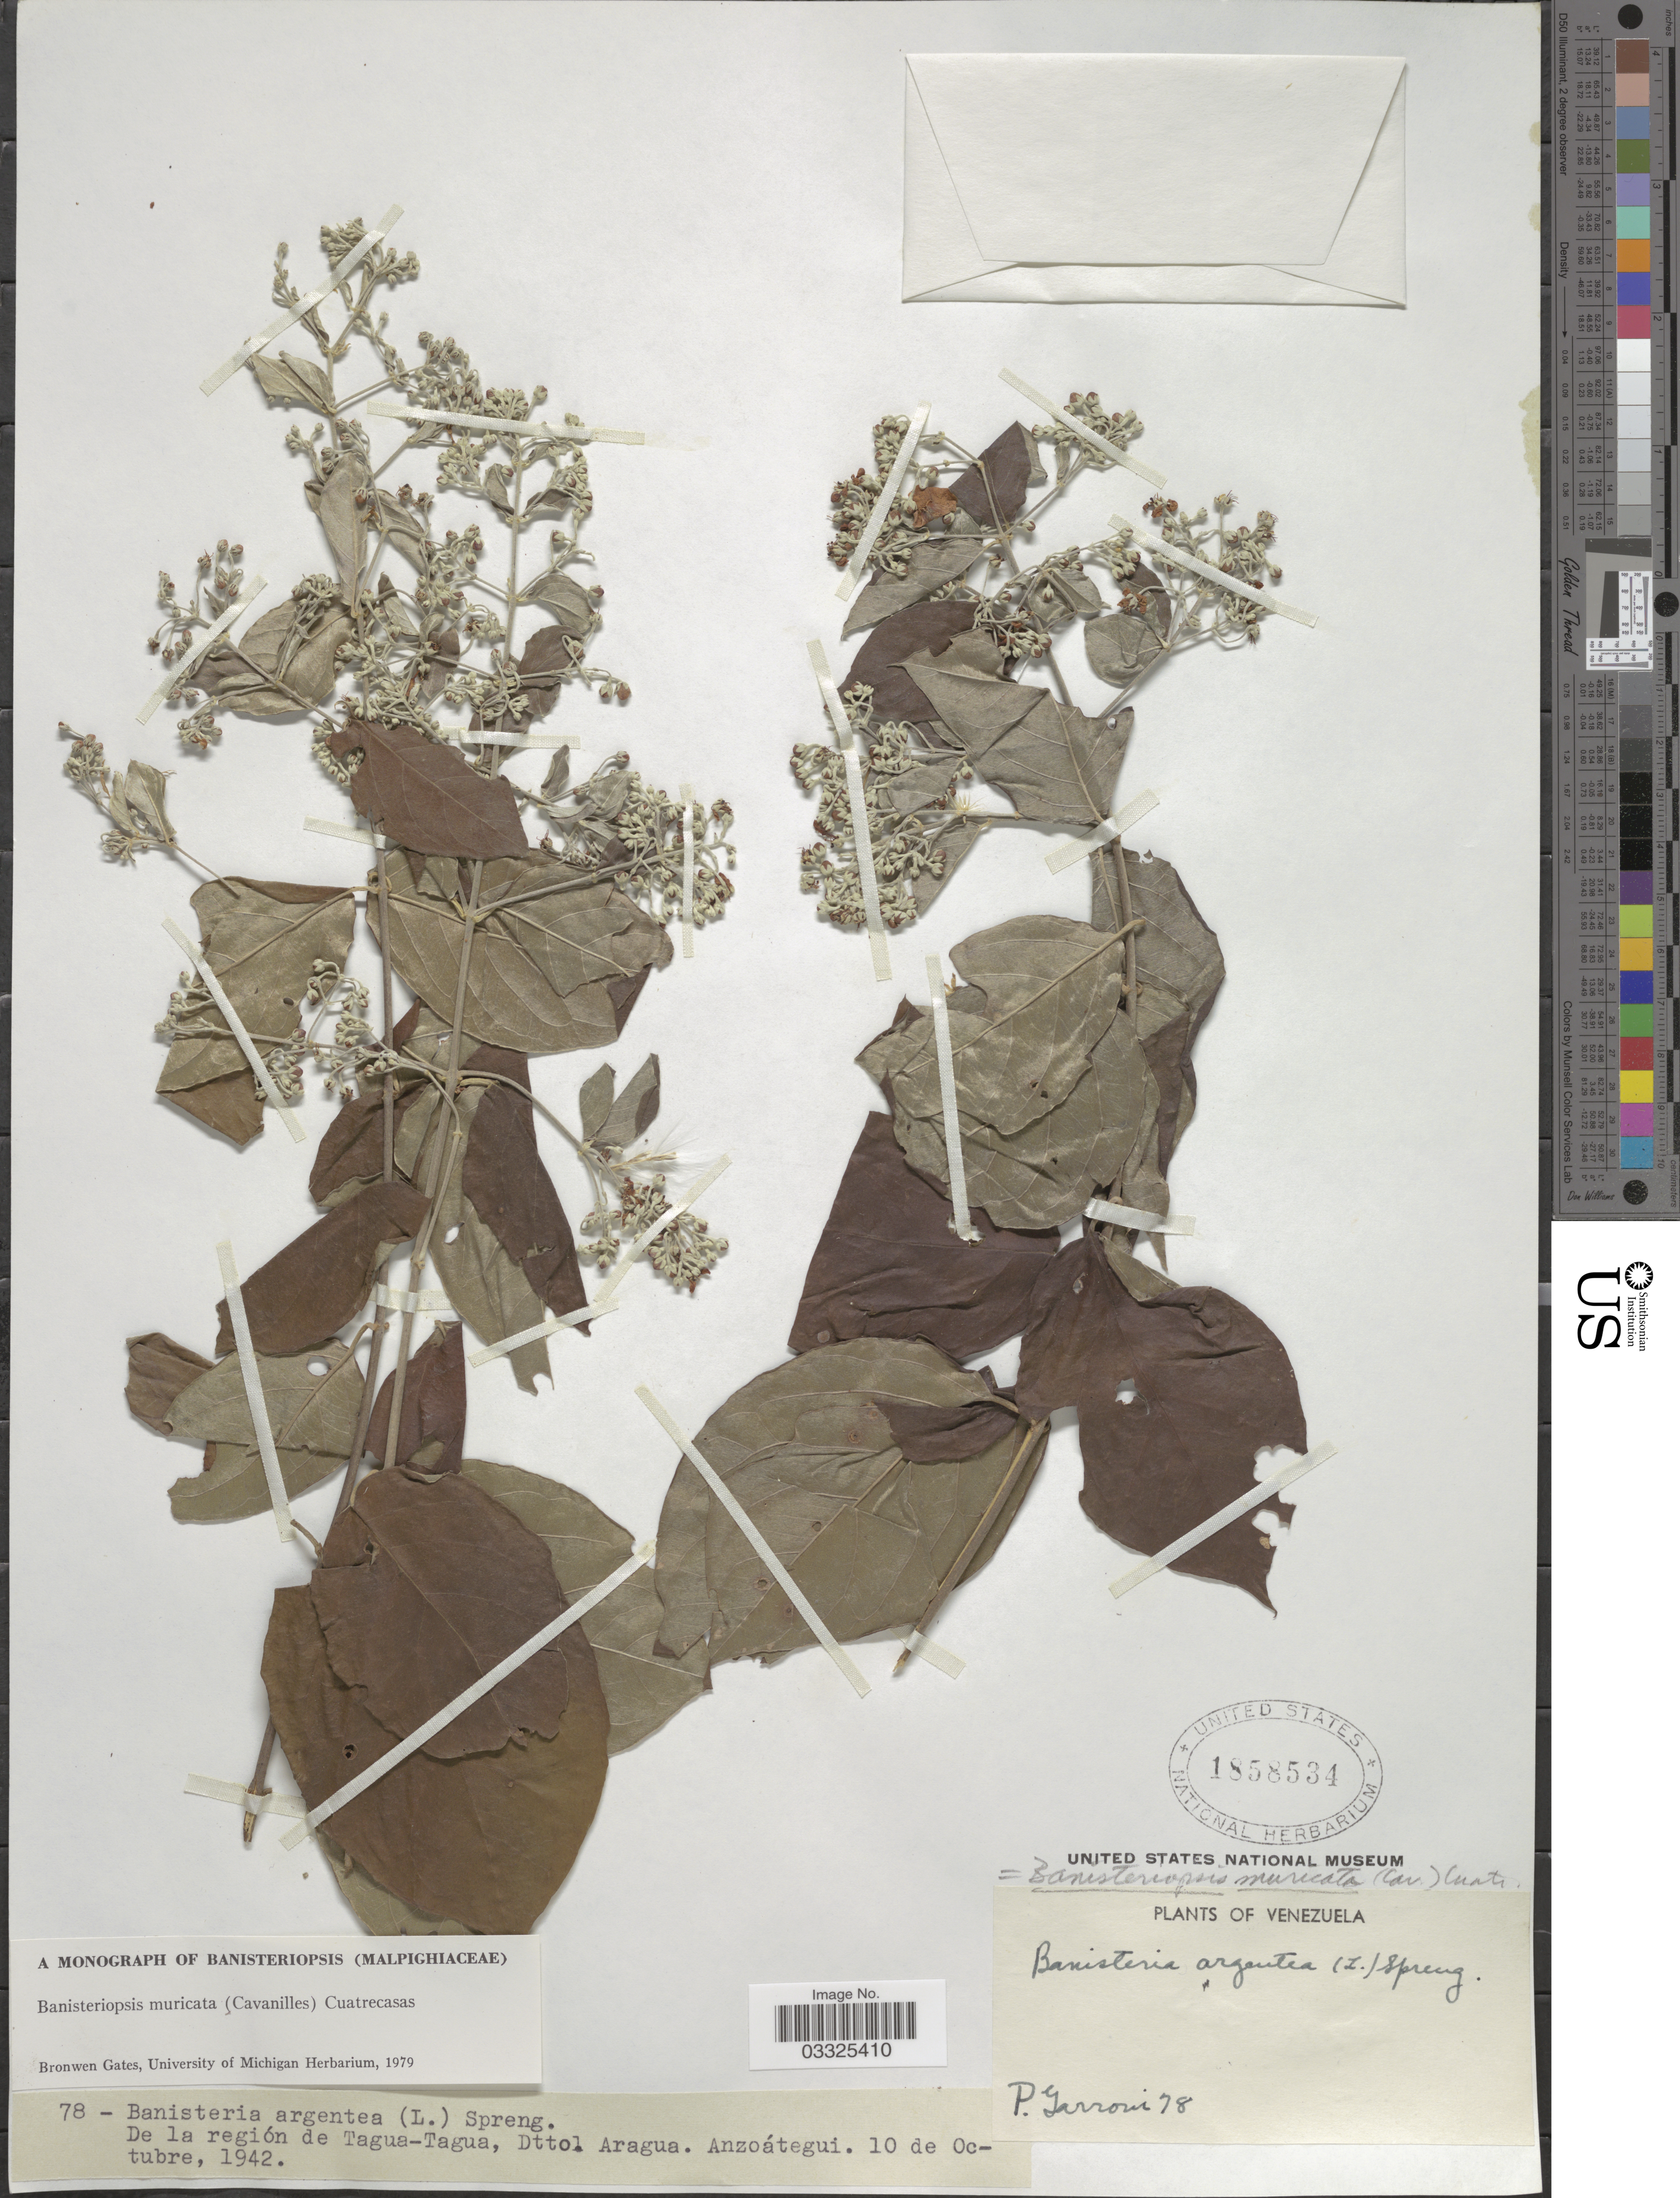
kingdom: Plantae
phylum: Tracheophyta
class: Magnoliopsida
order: Malpighiales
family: Malpighiaceae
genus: Banisteriopsis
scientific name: Banisteriopsis muricata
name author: (Cav.) Cuatrec.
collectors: P. Garroni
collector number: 78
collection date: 1942-10-10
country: Venezuela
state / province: Anzoategui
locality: De la región de Tagua-Tagua, Dtto. Aragua. Anzoátegui.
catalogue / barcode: US 1858534